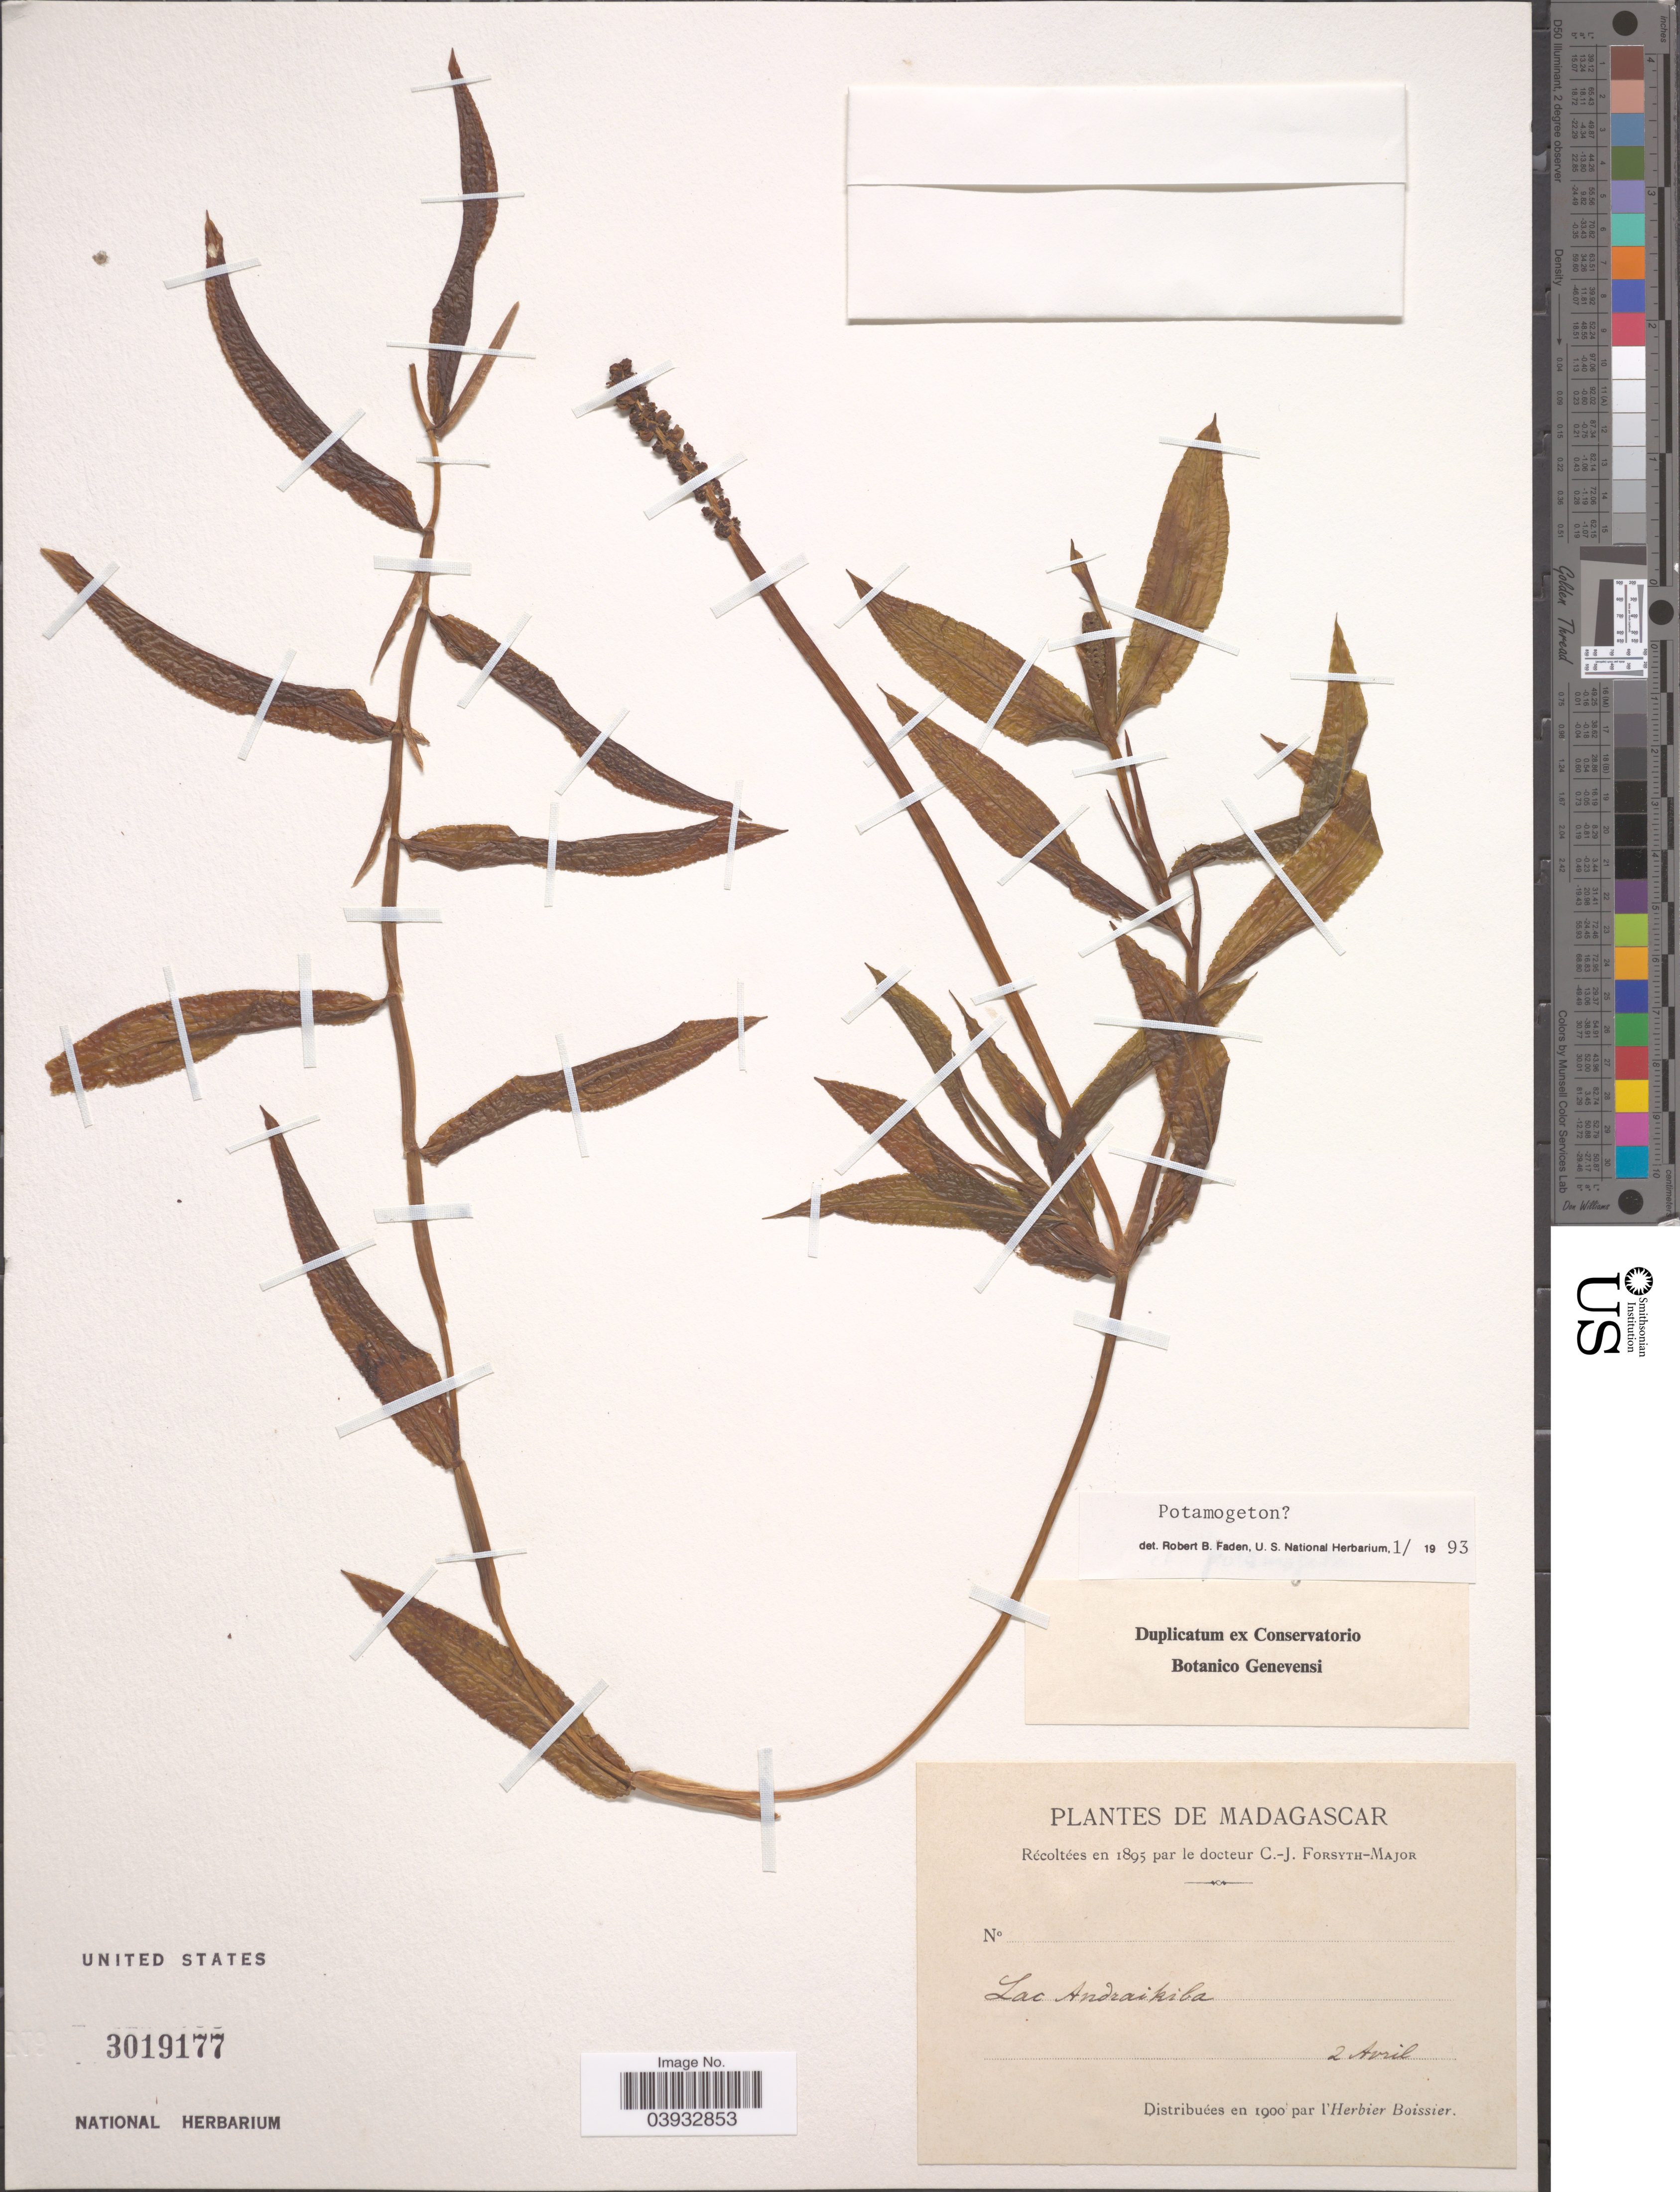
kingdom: Plantae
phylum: Tracheophyta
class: Liliopsida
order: Alismatales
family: Potamogetonaceae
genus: Potamogeton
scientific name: Potamogeton sp.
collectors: C. Forsyth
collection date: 1895-04-02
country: Madagascar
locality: Lac Andraikiba.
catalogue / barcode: US 3019177